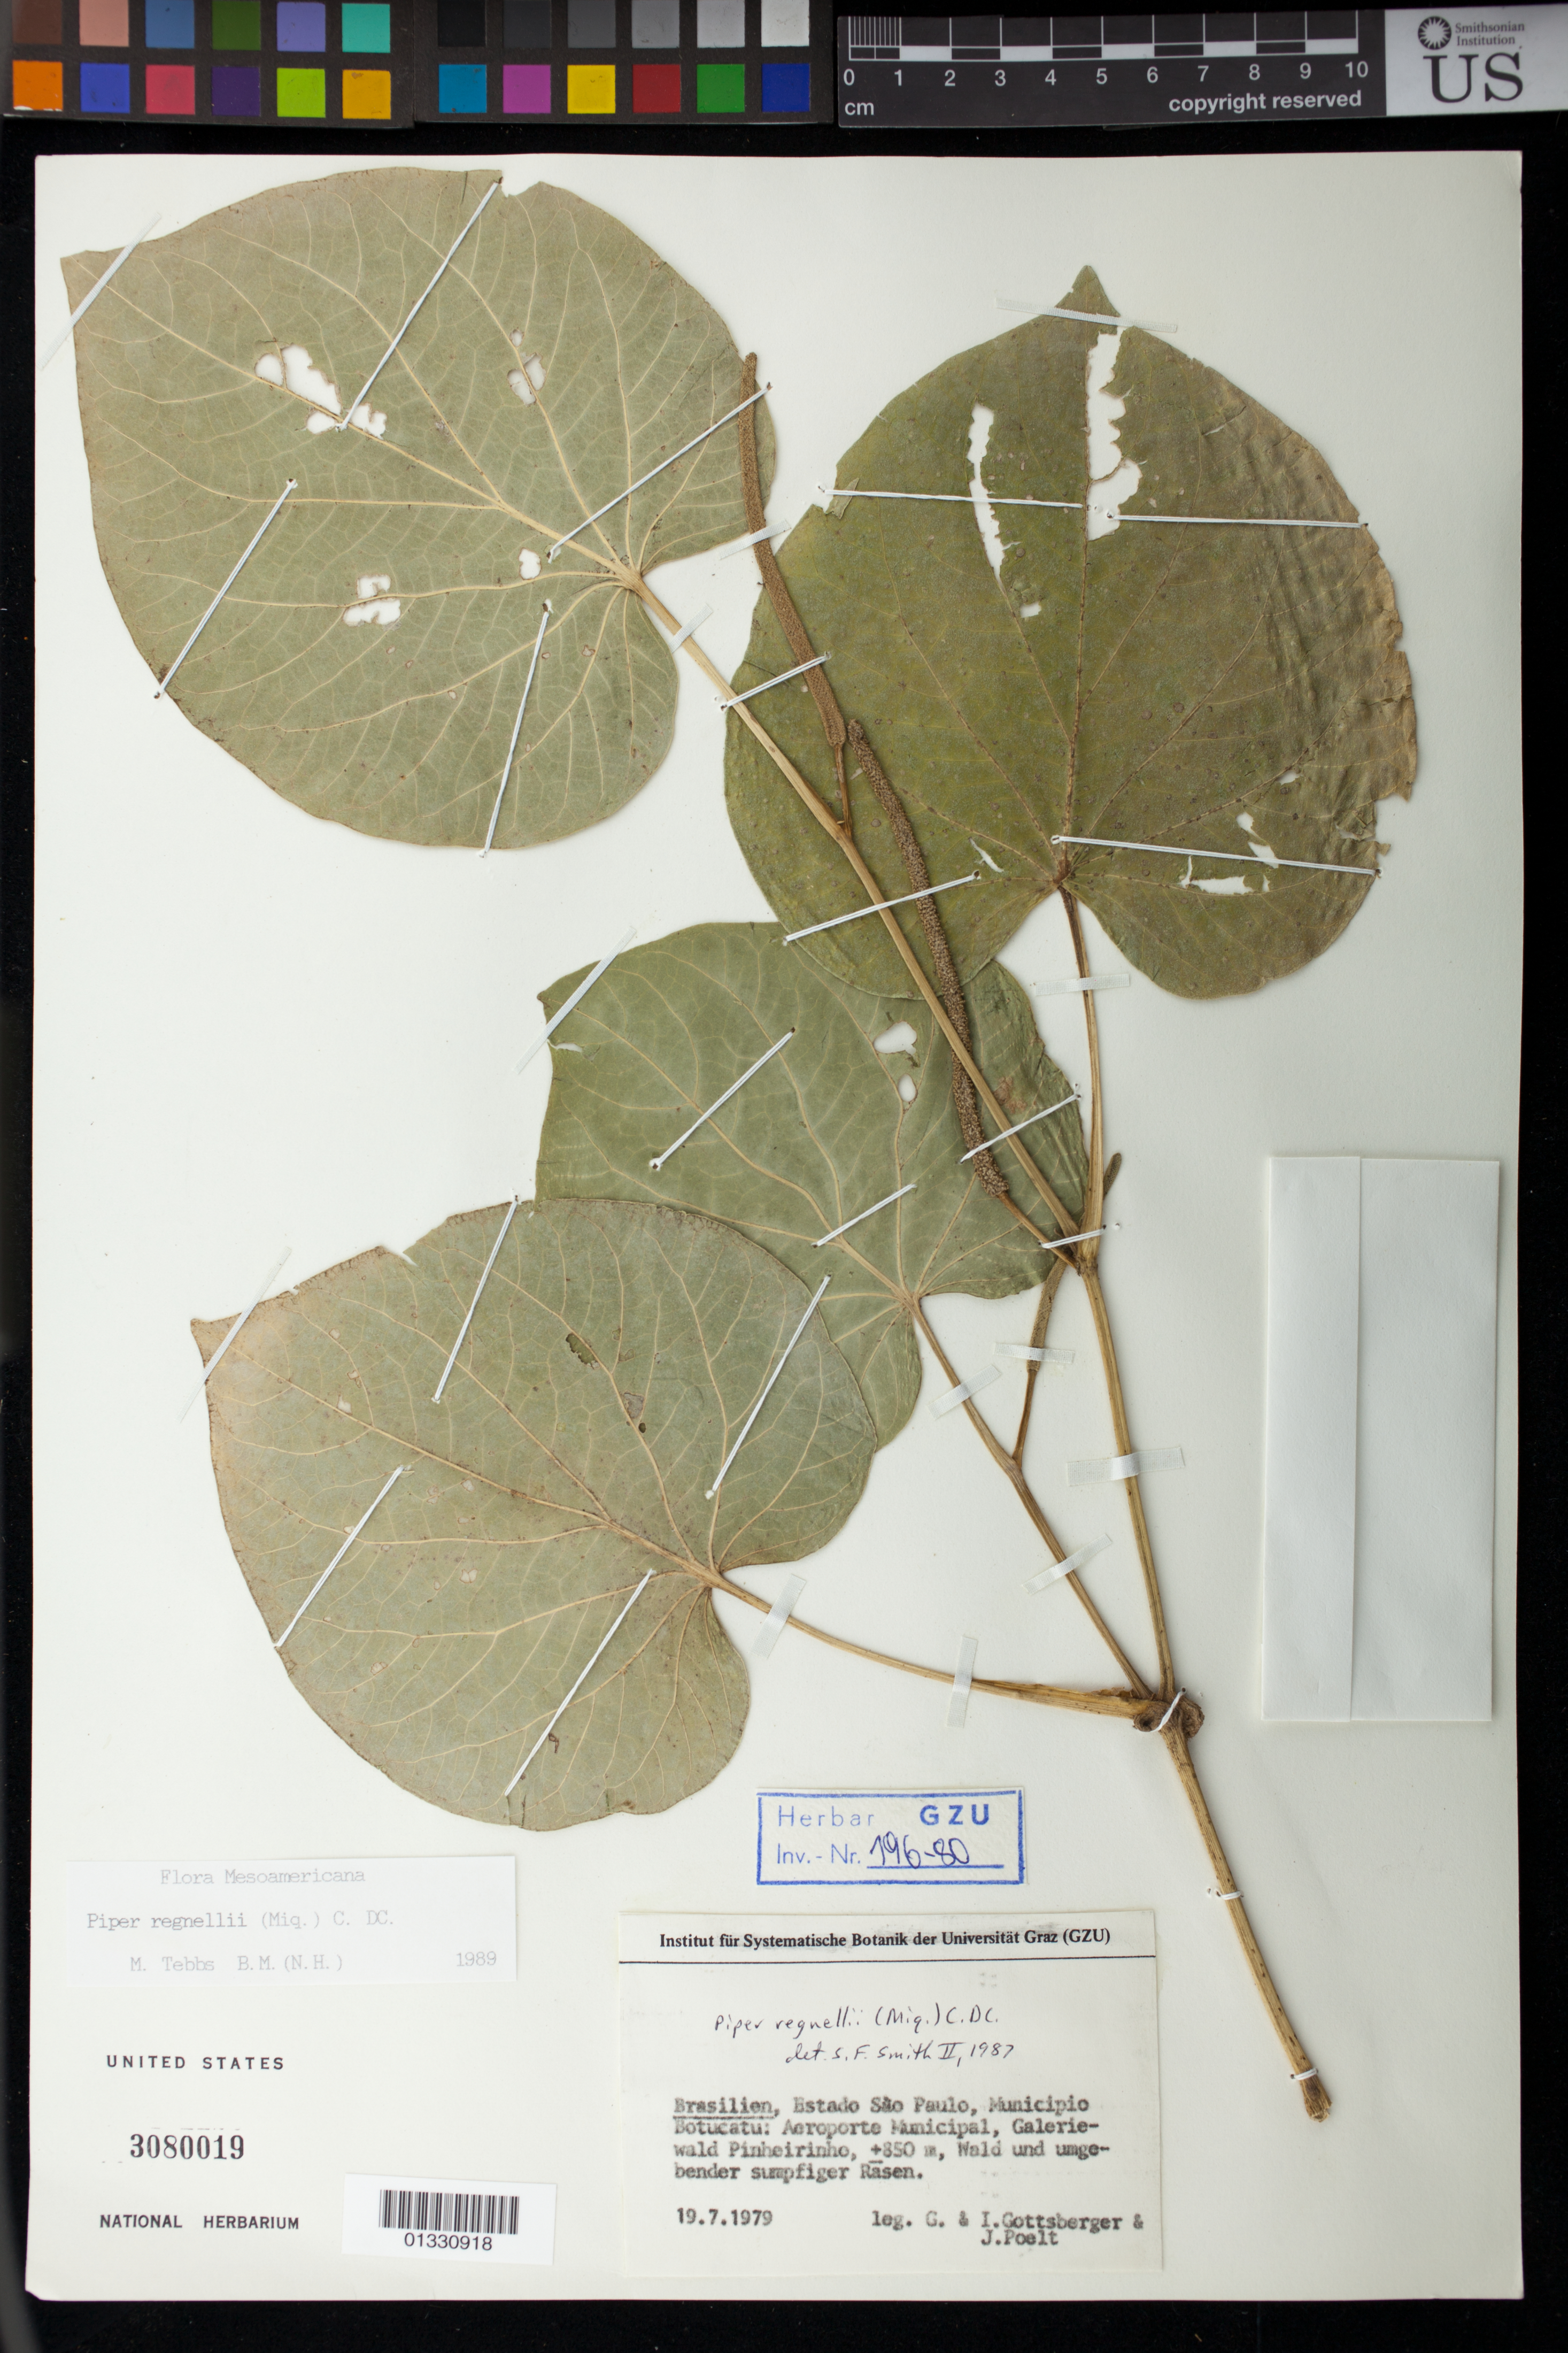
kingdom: Plantae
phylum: Tracheophyta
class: Magnoliopsida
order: Piperales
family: Piperaceae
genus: Piper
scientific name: Piper regnellii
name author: (Miq.) C. DC.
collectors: G. K. Gottsberger, I. S. Gottsberger & J. Poelt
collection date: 1979-07-19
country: Brazil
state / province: São Paulo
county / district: Botucatu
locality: Aeroporto Municipal, Galerie-wald Pinheirinho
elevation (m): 850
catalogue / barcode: US 3080019